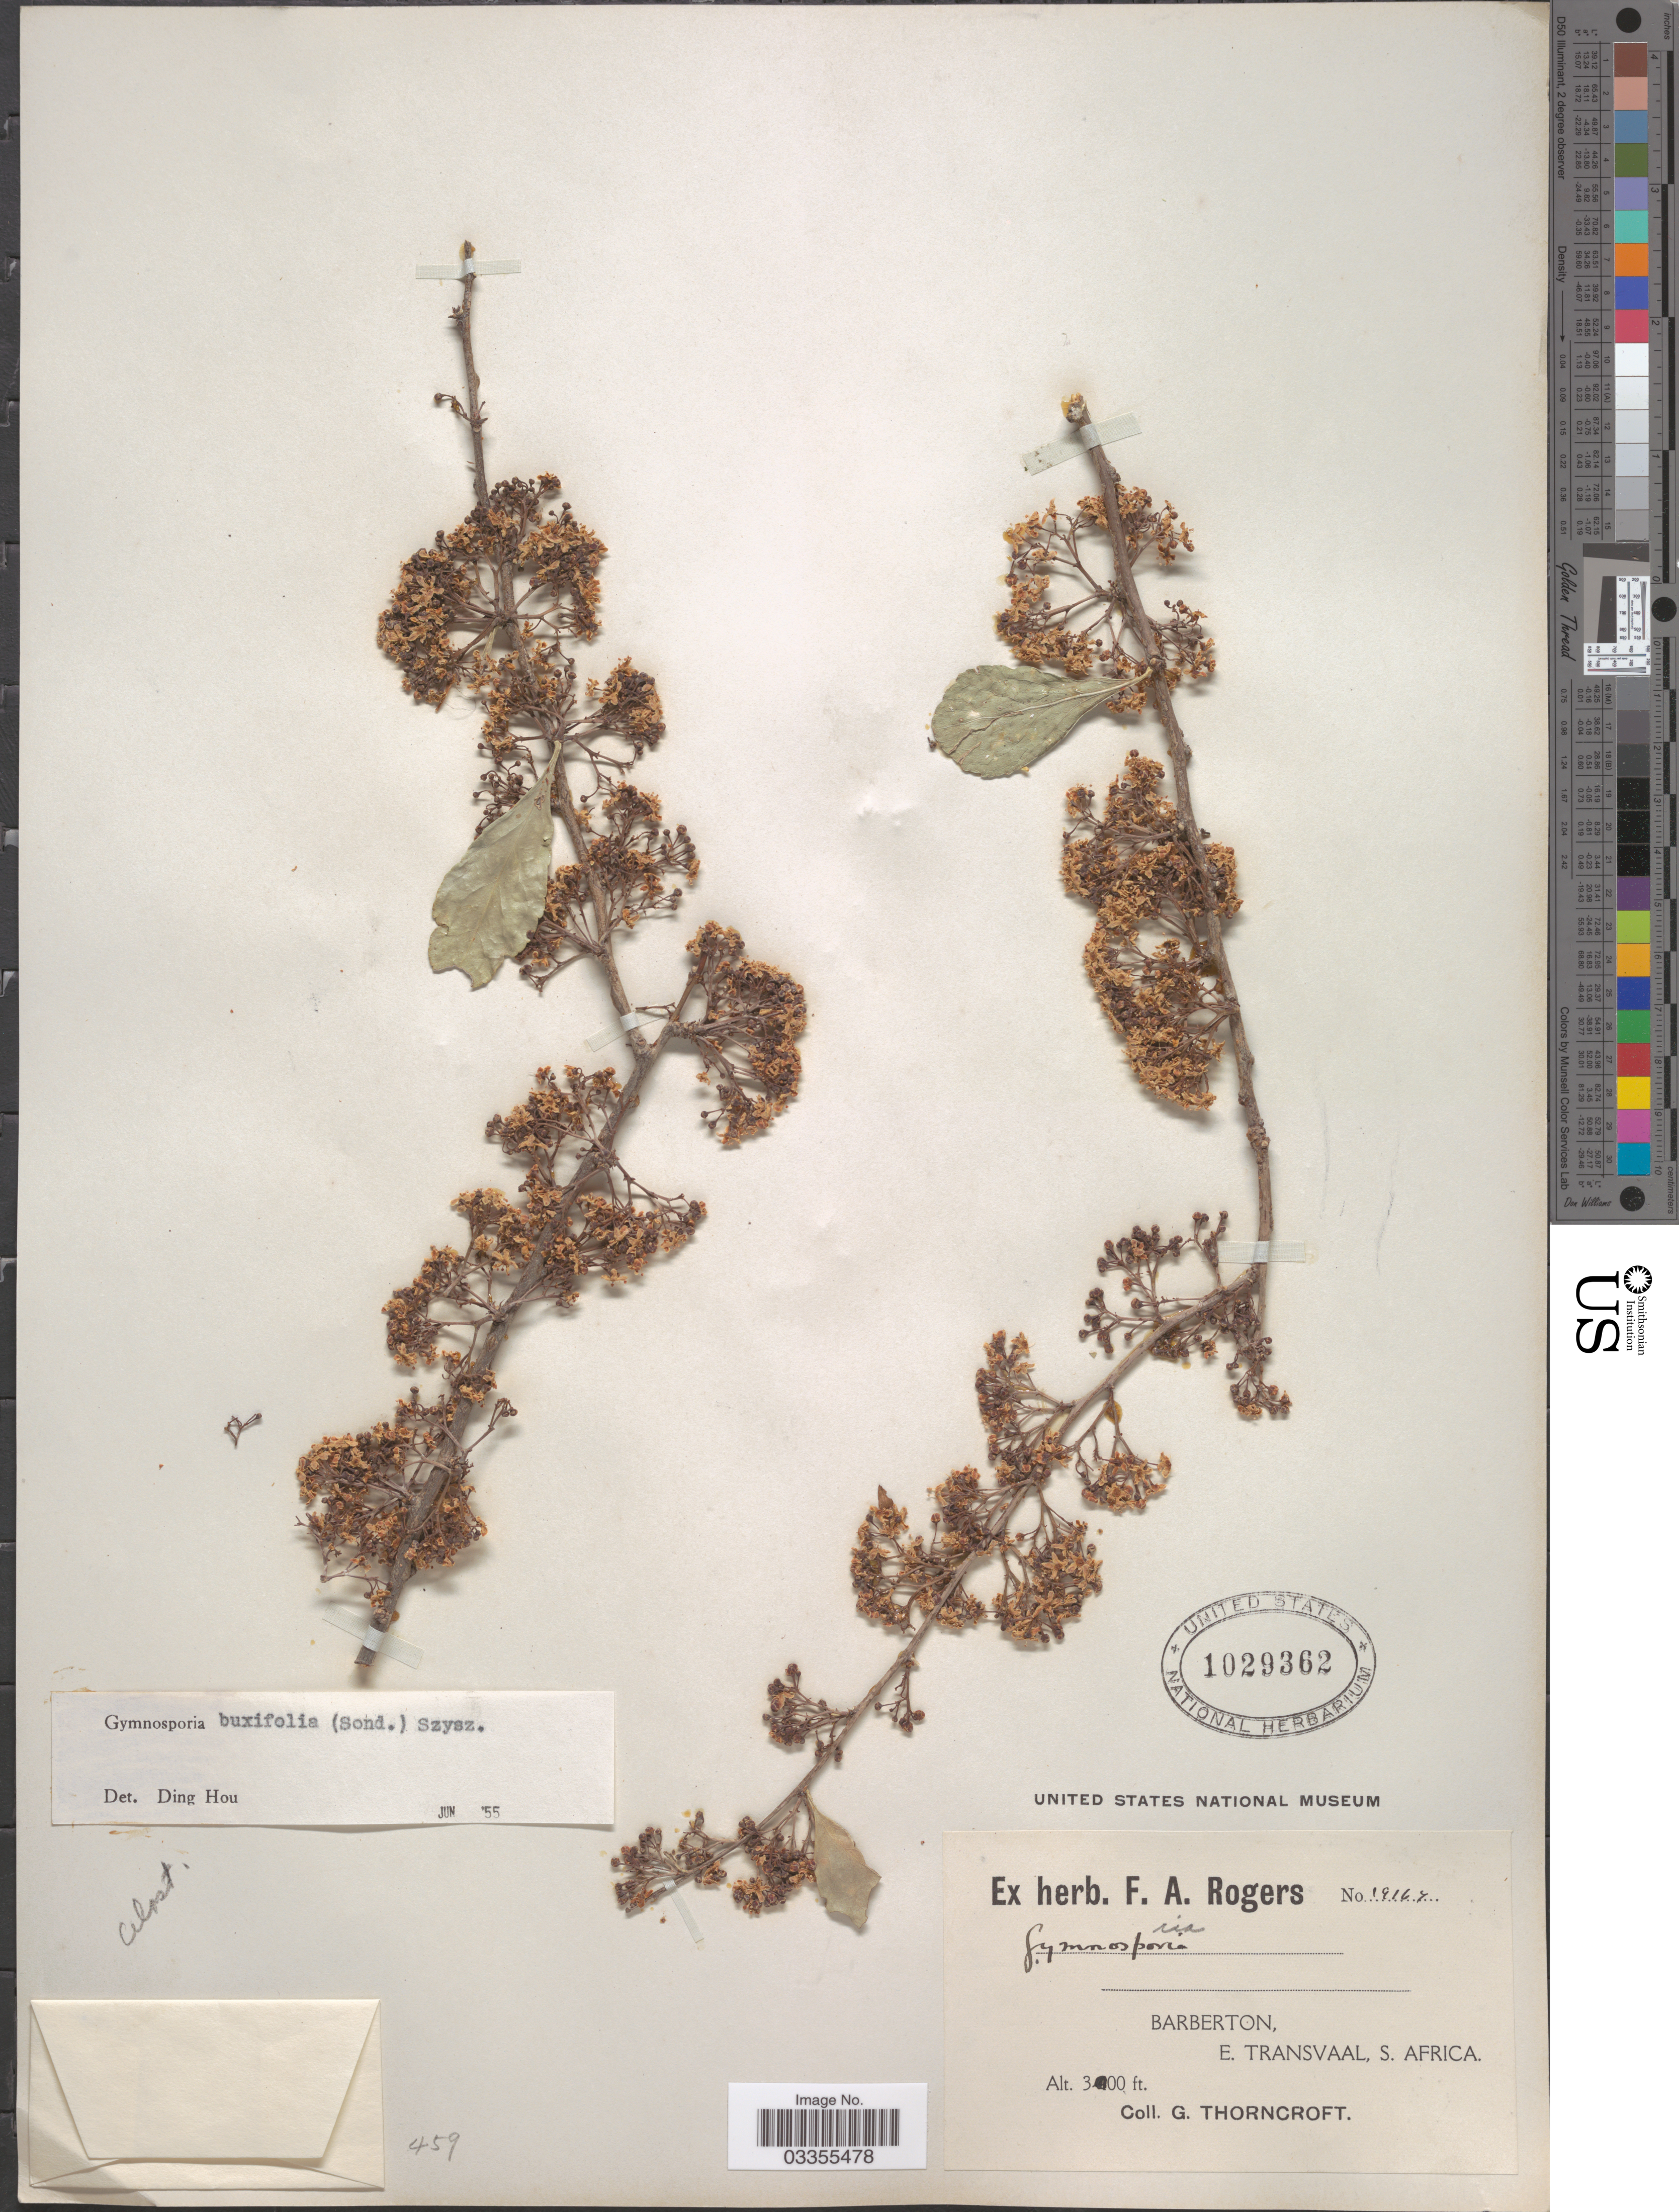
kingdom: Plantae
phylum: Tracheophyta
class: Magnoliopsida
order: Celastrales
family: Celastraceae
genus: Gymnosporia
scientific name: Gymnosporia buxifolia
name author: (L.) Szyszyl.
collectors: G. Thorncroft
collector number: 19147*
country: South Africa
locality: Barberton, E. Transvaal, S. Africa.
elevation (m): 914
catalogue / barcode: US 1029362